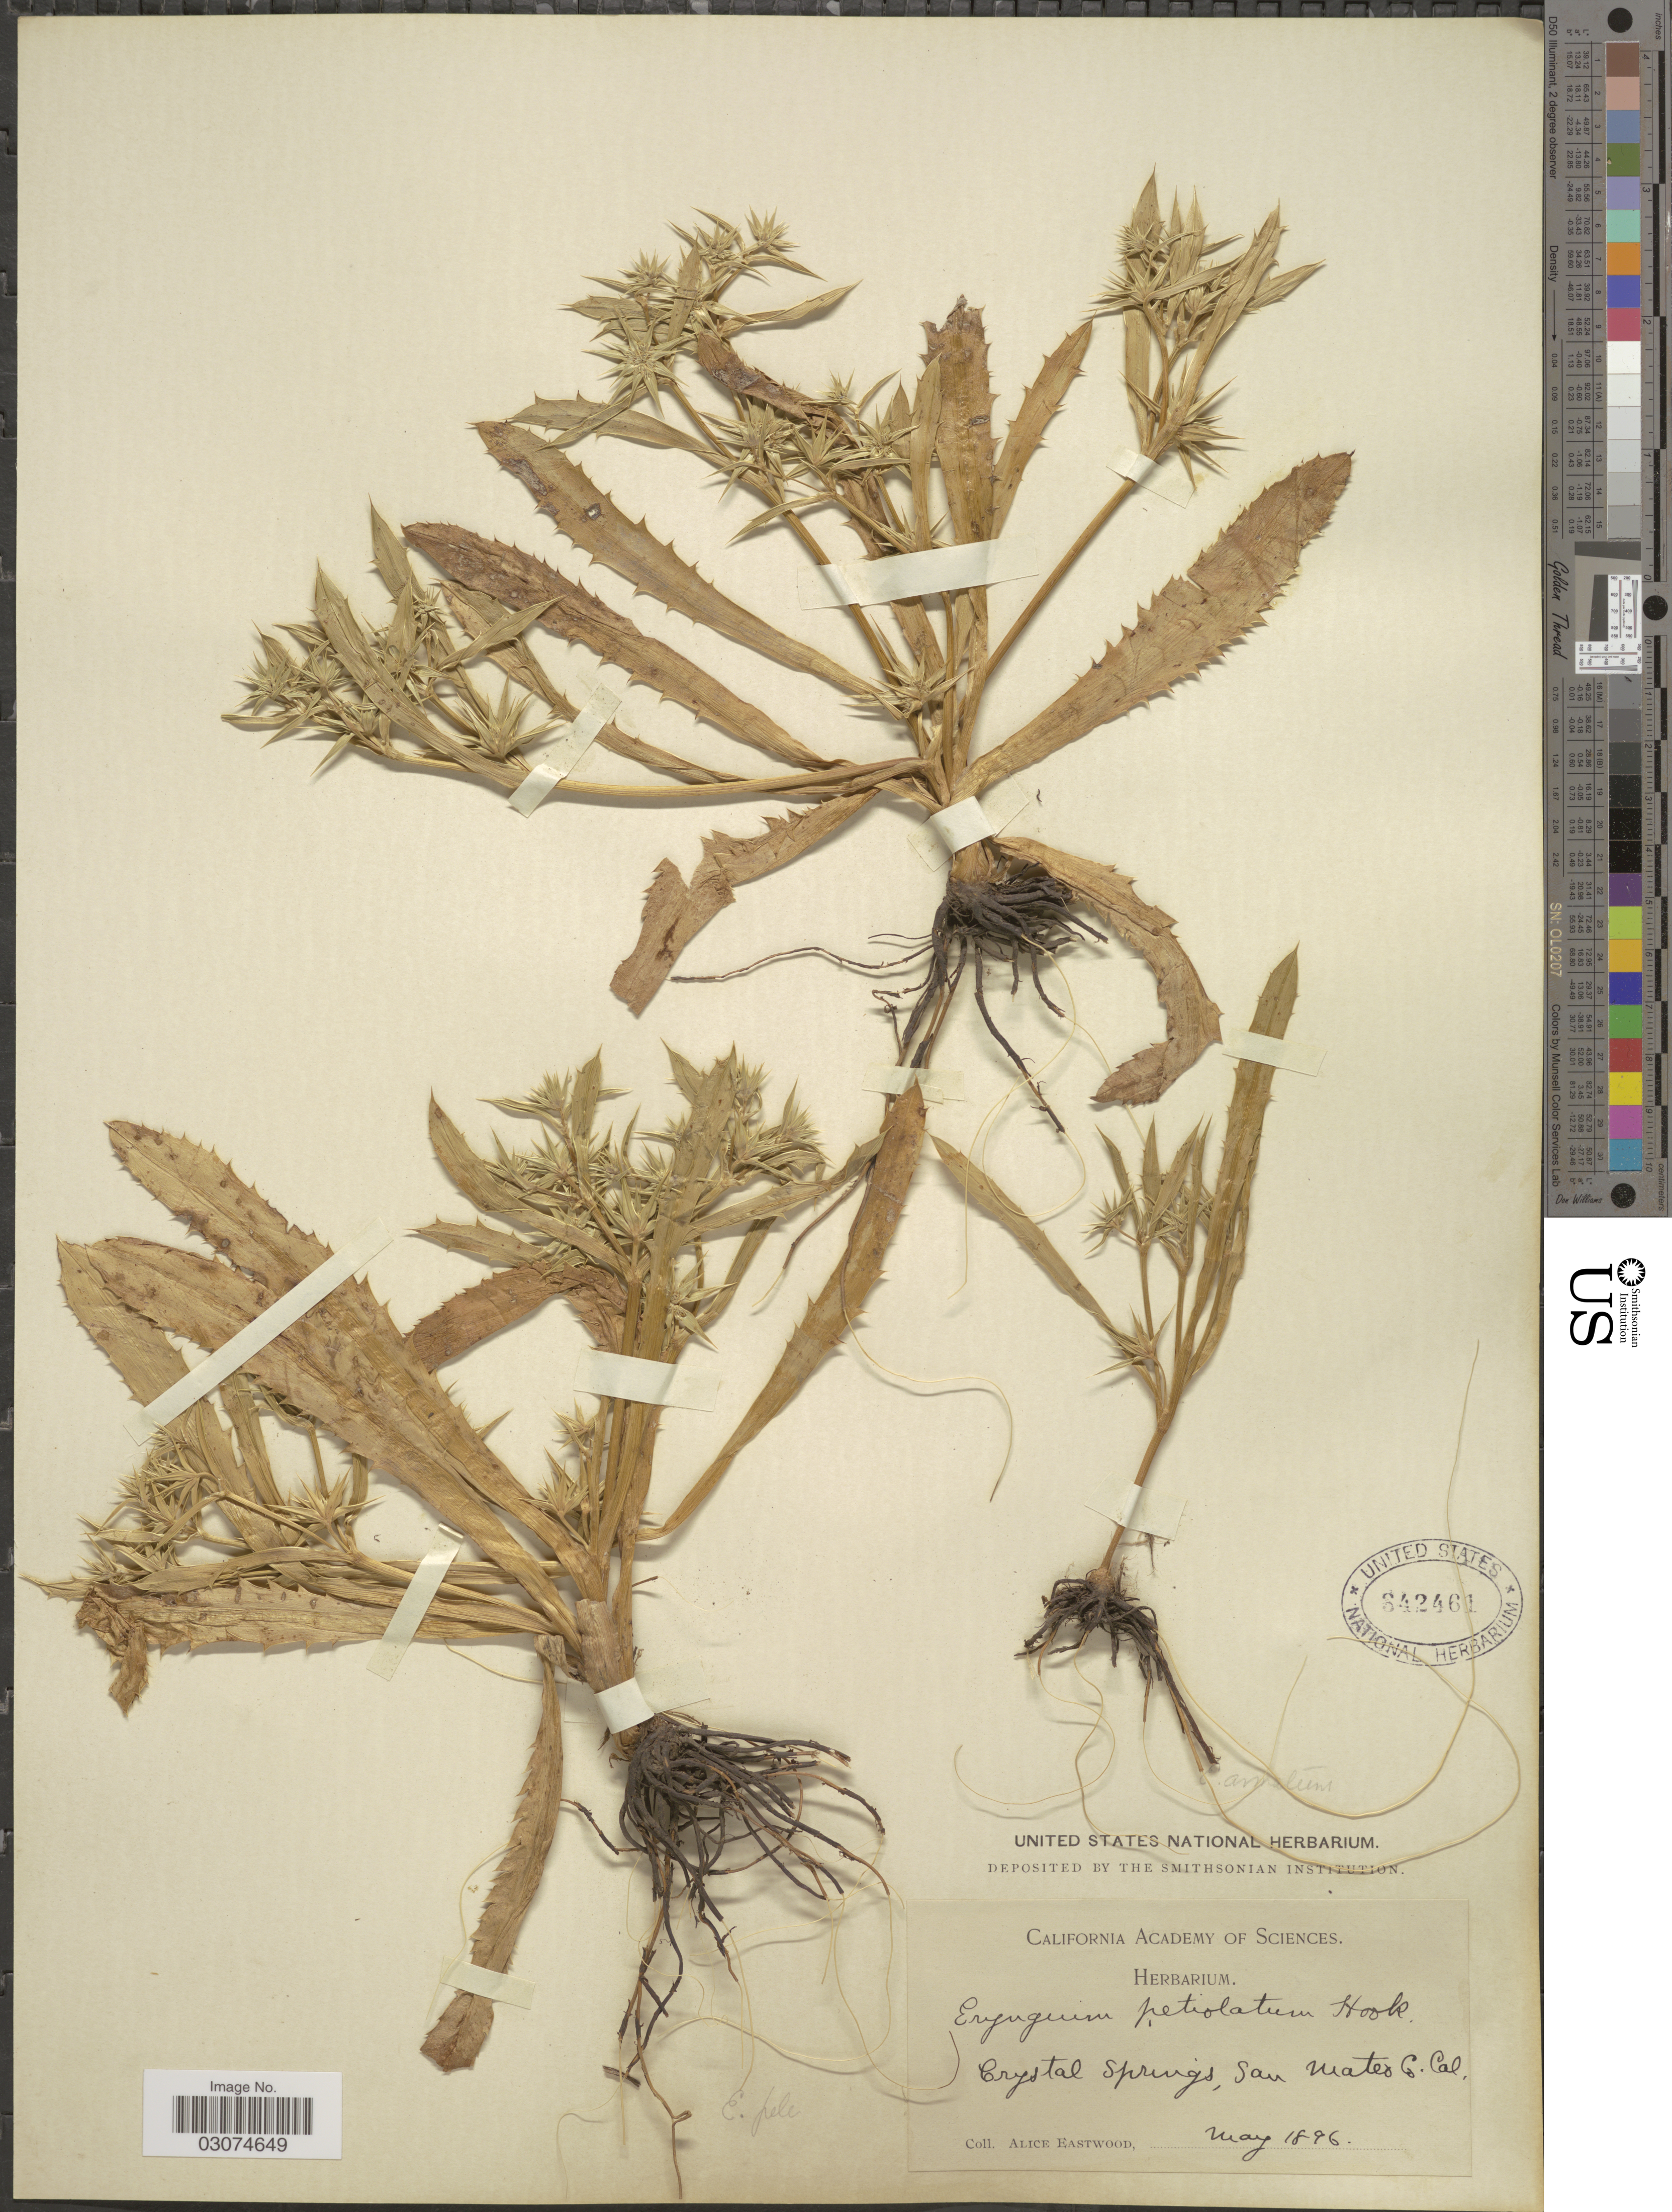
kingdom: Plantae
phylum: Tracheophyta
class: Magnoliopsida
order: Apiales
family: Apiaceae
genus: Eryngium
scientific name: Eryngium armatum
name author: (S. Watson) J.M. Coult. & Rose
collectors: A. Eastwood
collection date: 1896-05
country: United States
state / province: California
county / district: San Mateo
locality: Crystal Springs, San Mateo Co. Cal.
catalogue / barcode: US 342461